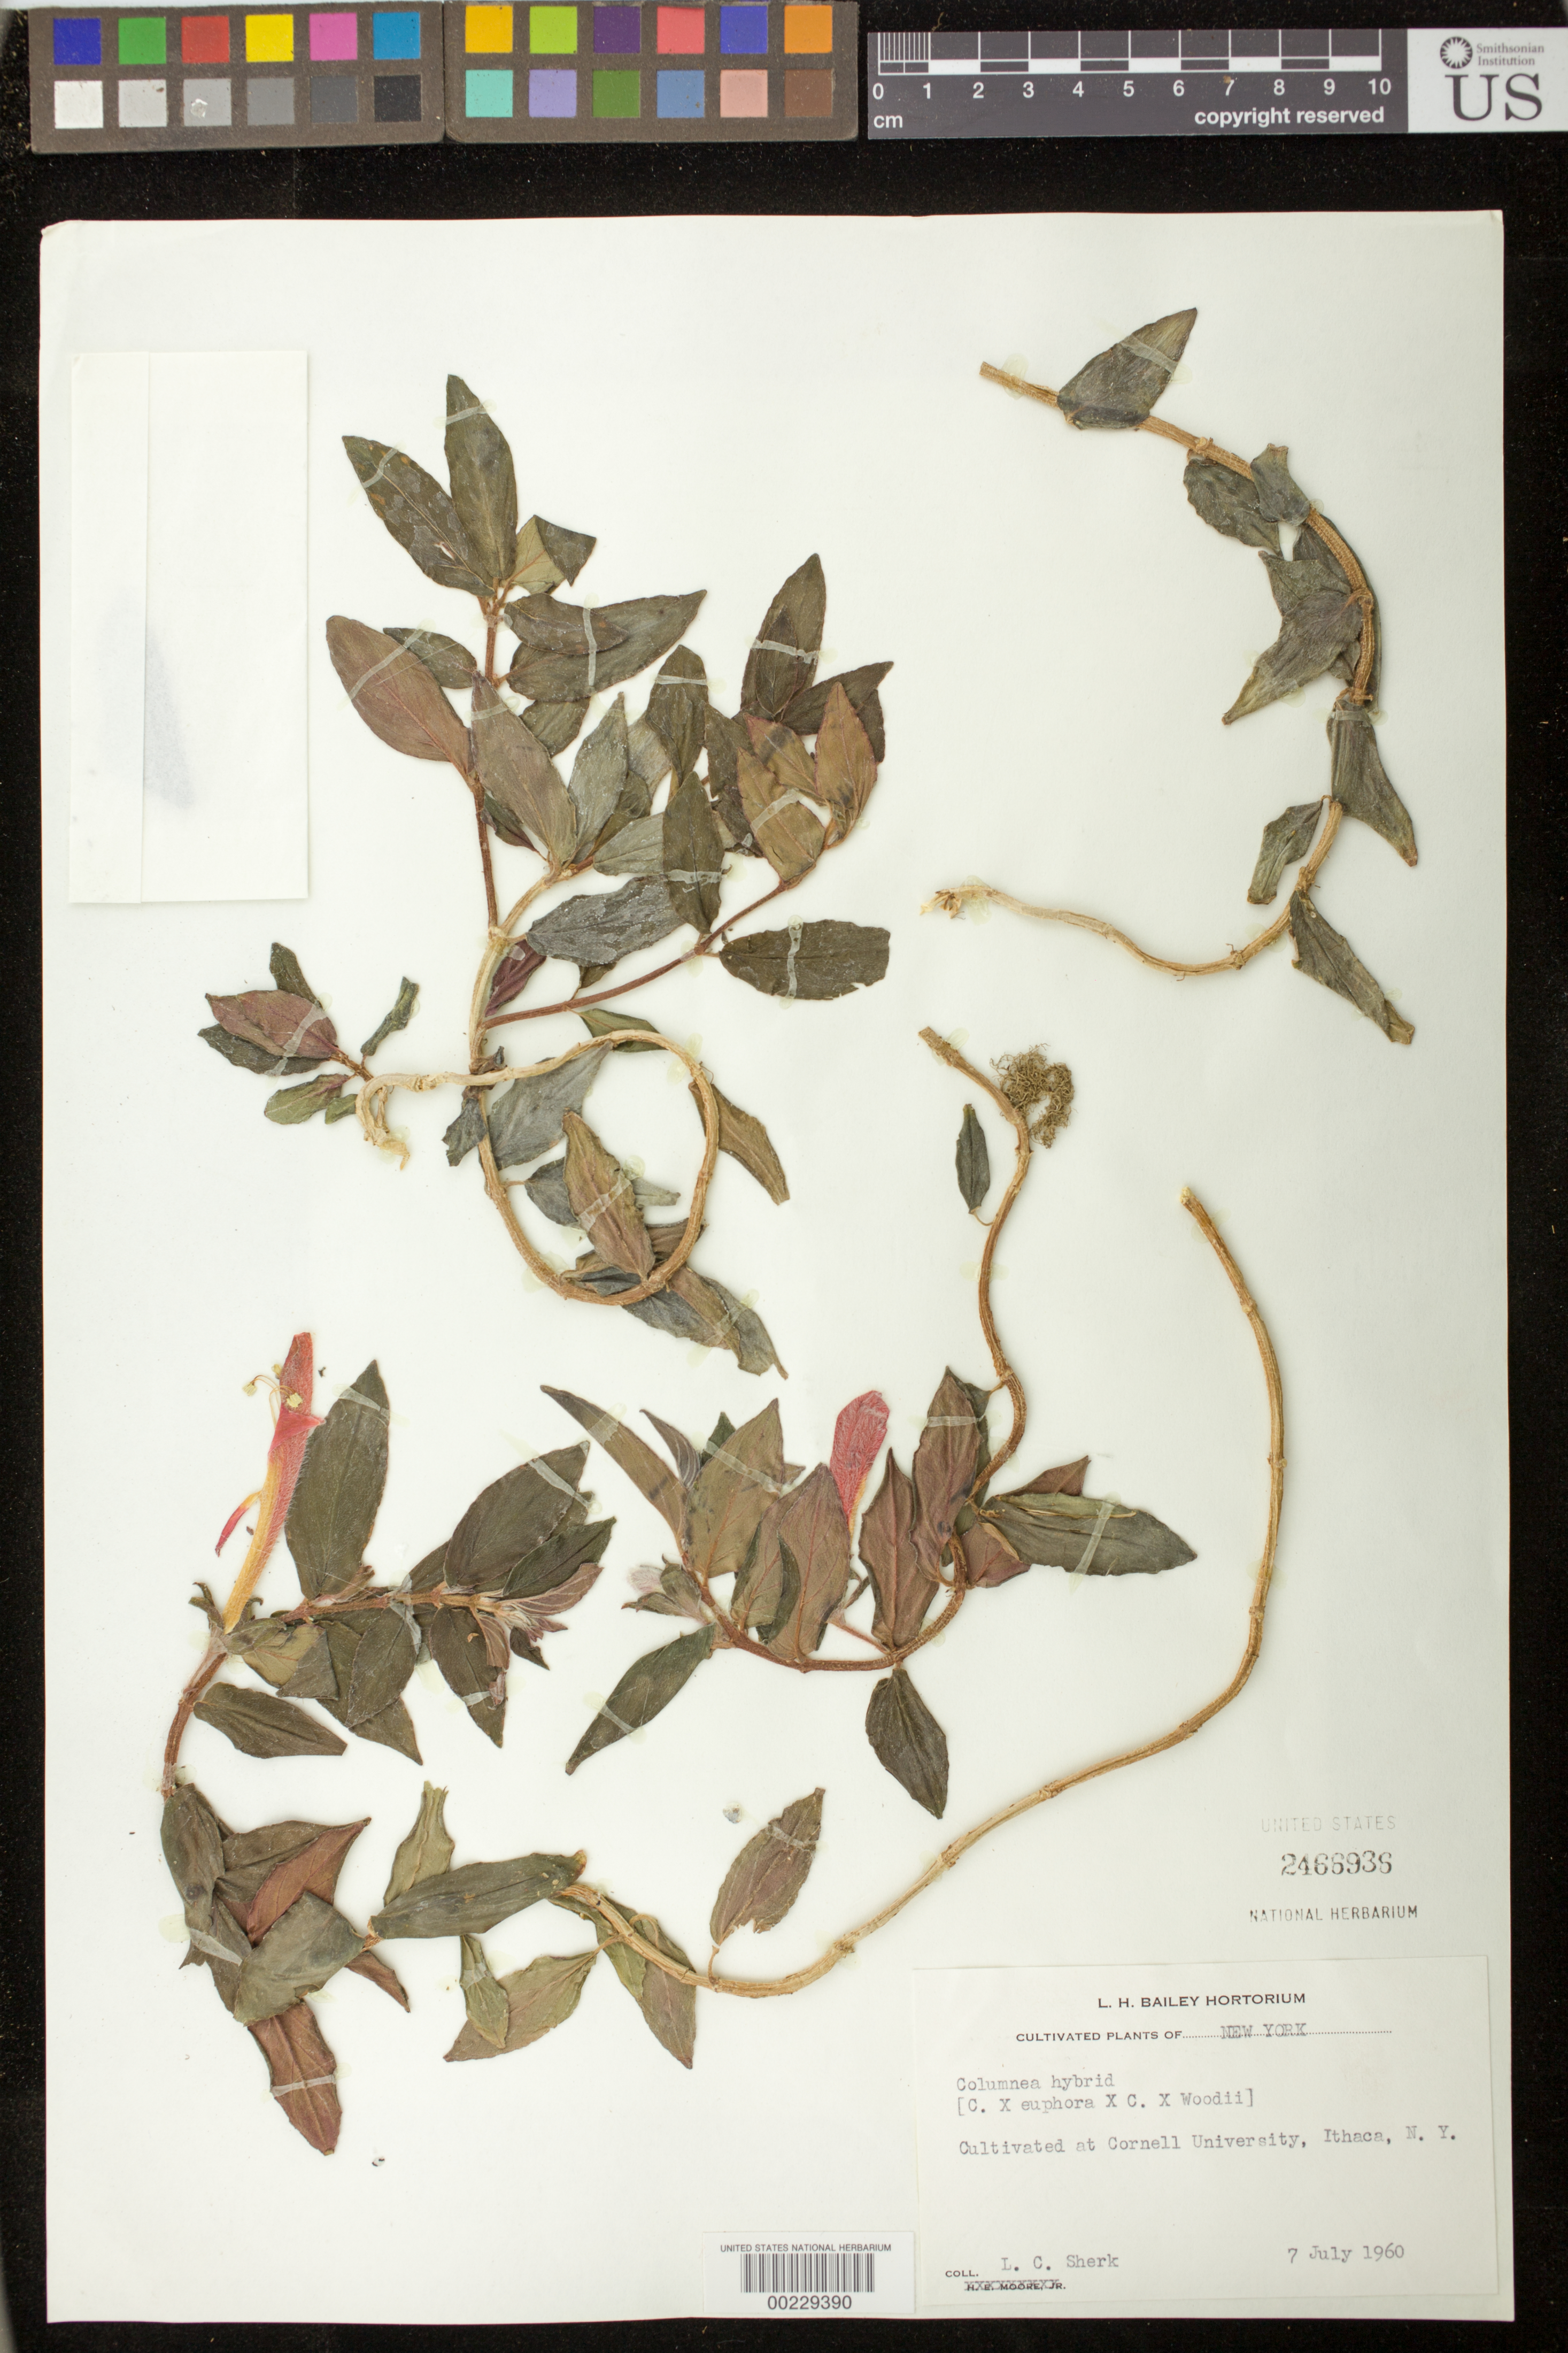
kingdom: Plantae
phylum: Tracheophyta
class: Magnoliopsida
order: Lamiales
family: Gesneriaceae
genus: Columnea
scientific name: Columnea hybrid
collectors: L. Sherk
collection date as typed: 07 Jul 1960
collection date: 1960-07-07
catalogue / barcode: US 2466936